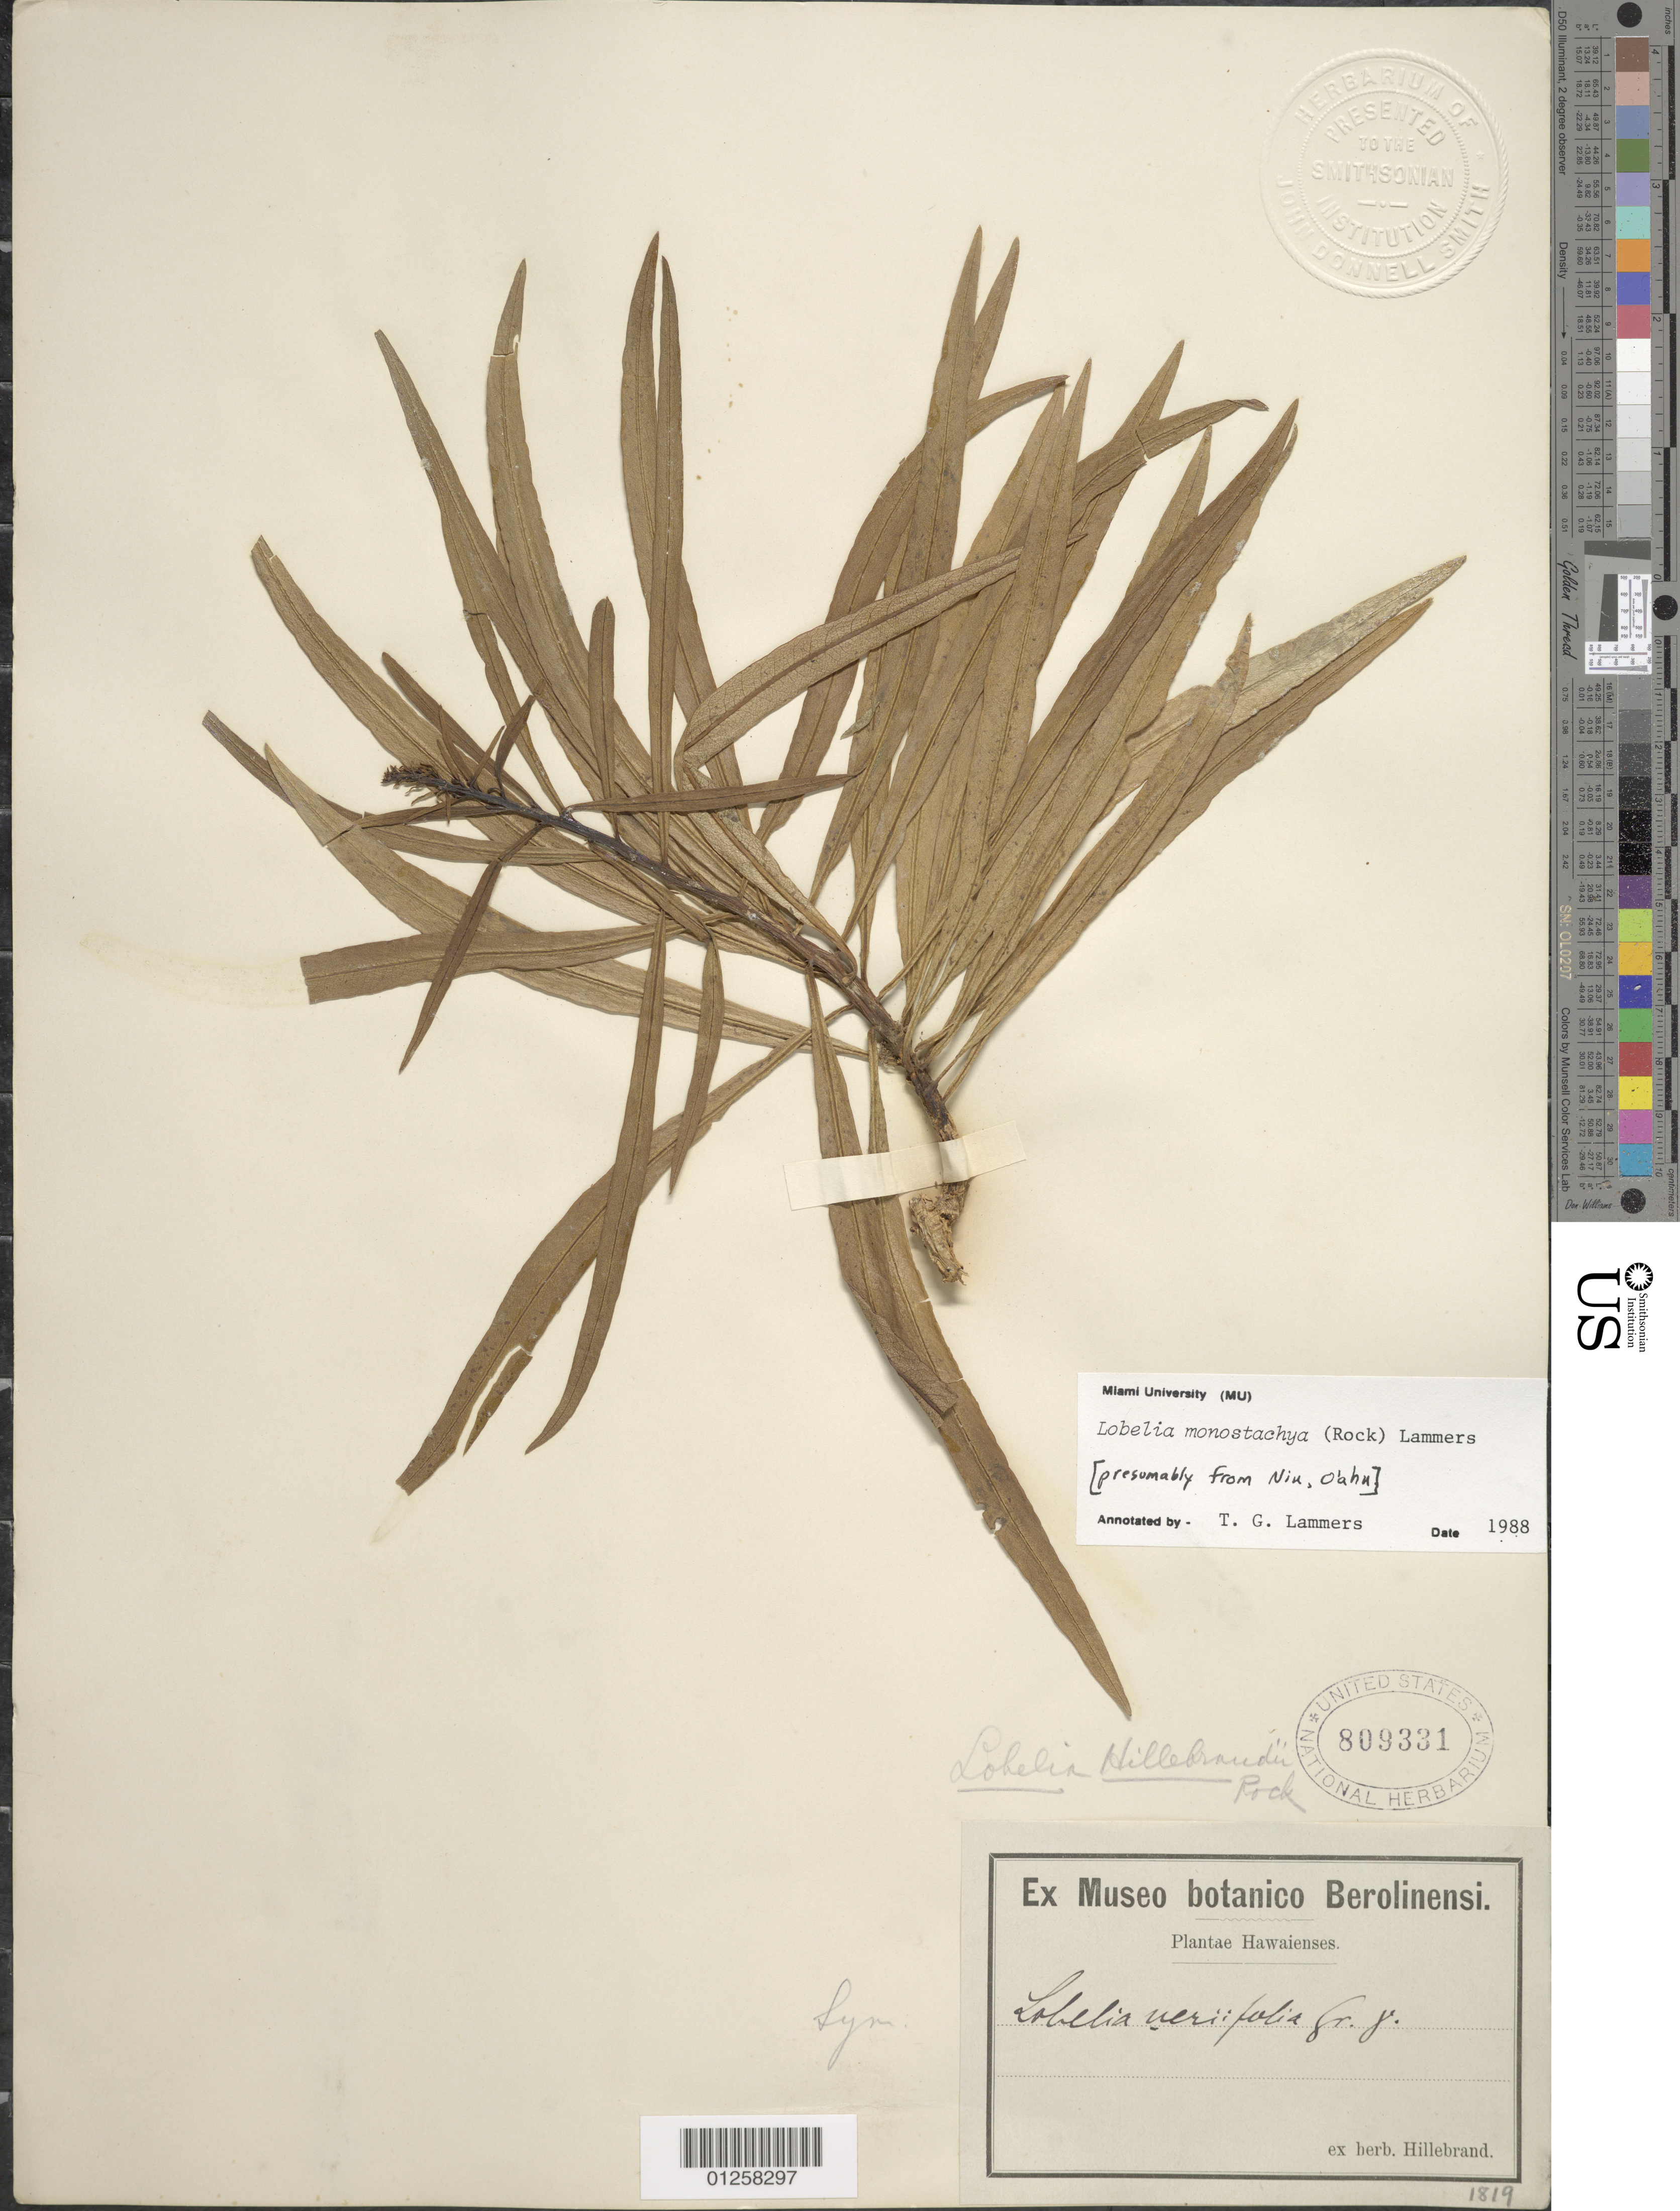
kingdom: Plantae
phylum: Tracheophyta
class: Magnoliopsida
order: Asterales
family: Campanulaceae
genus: Lobelia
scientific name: Lobelia monostachya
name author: (Rock) Lammers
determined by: Lammers, T. G.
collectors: W. Hillebrand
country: United States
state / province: Hawaii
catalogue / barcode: US 809331